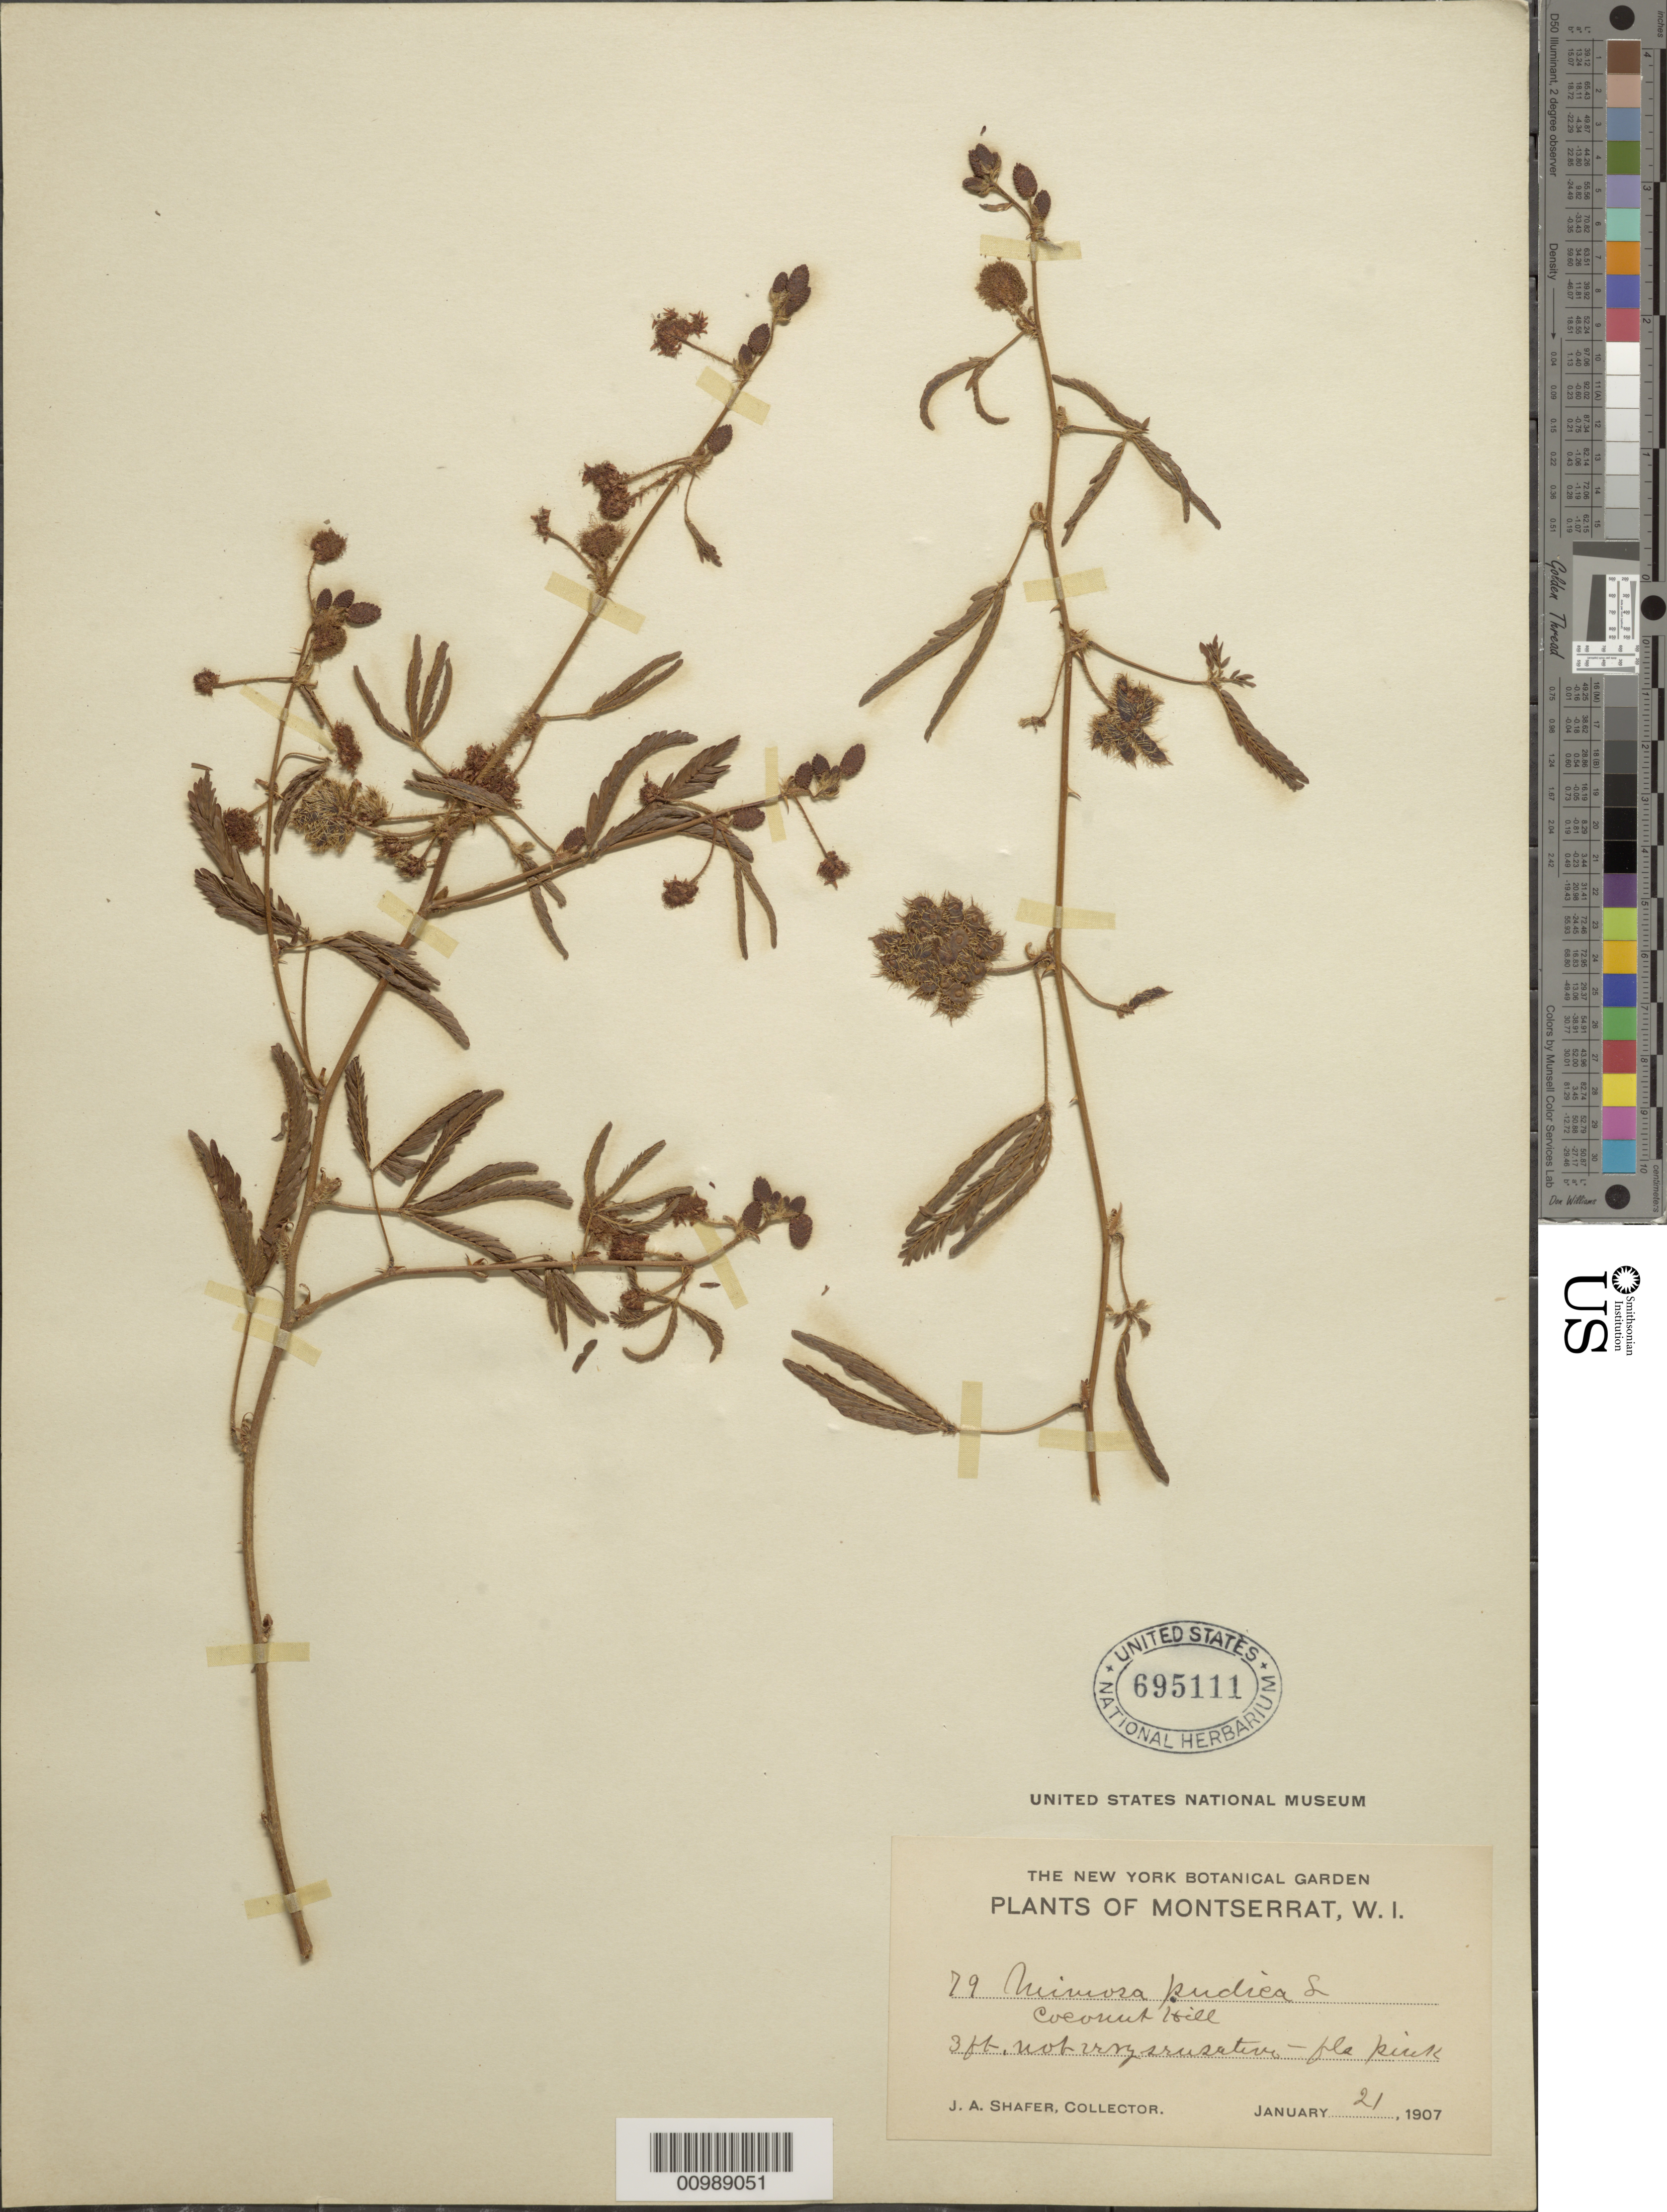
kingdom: Plantae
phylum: Tracheophyta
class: Magnoliopsida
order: Fabales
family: Fabaceae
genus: Mimosa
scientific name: Mimosa pudica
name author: L.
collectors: J. A. Shafer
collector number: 79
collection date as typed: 21 Jan 1907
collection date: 1907-01-21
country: Montserrat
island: Montserrat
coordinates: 0 N, 0 E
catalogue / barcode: US 695111